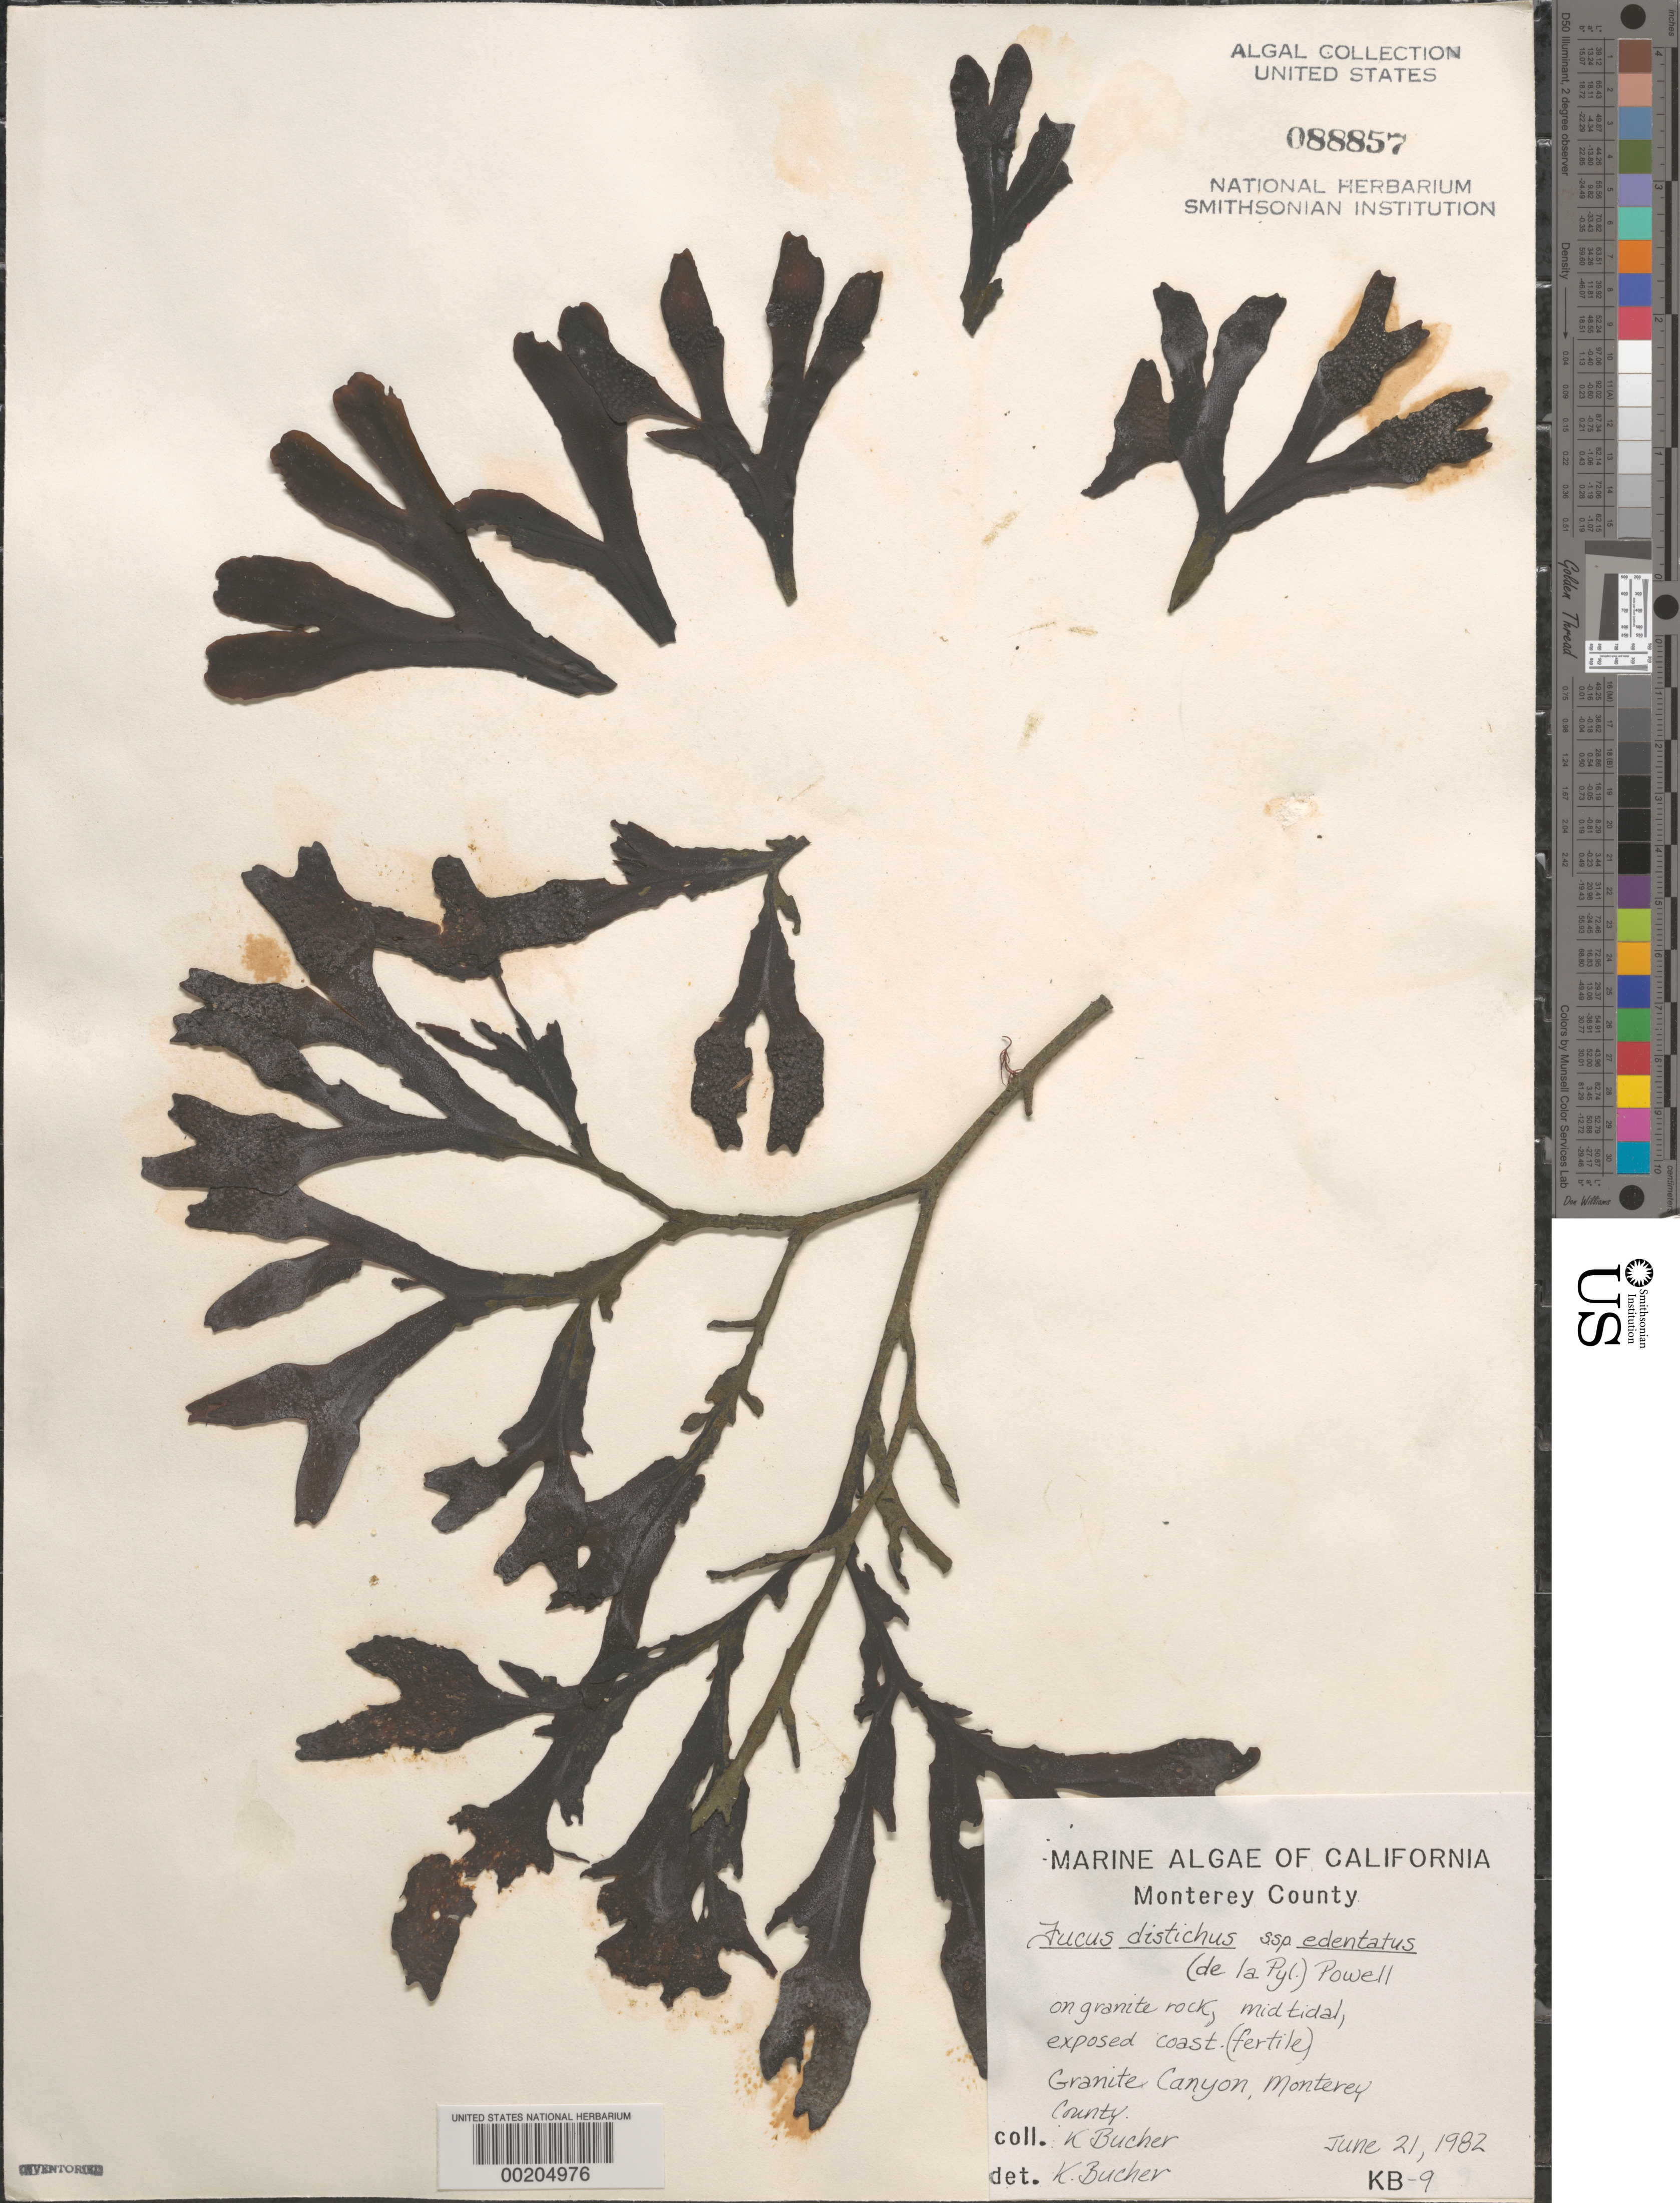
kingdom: Chromista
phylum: Ochrophyta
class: Phaeophyceae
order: Fucales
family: Fucaceae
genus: Fucus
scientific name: Fucus distichus subsp. edentatus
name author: (Bach. Pyl.) H.T. Powell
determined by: Bucher, Katina E.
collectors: K. E. Bucher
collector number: KB-9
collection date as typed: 21 Jun 1982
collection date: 1982-06-21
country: United States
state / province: California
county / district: Monterey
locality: Granite Canyon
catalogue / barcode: US 88857